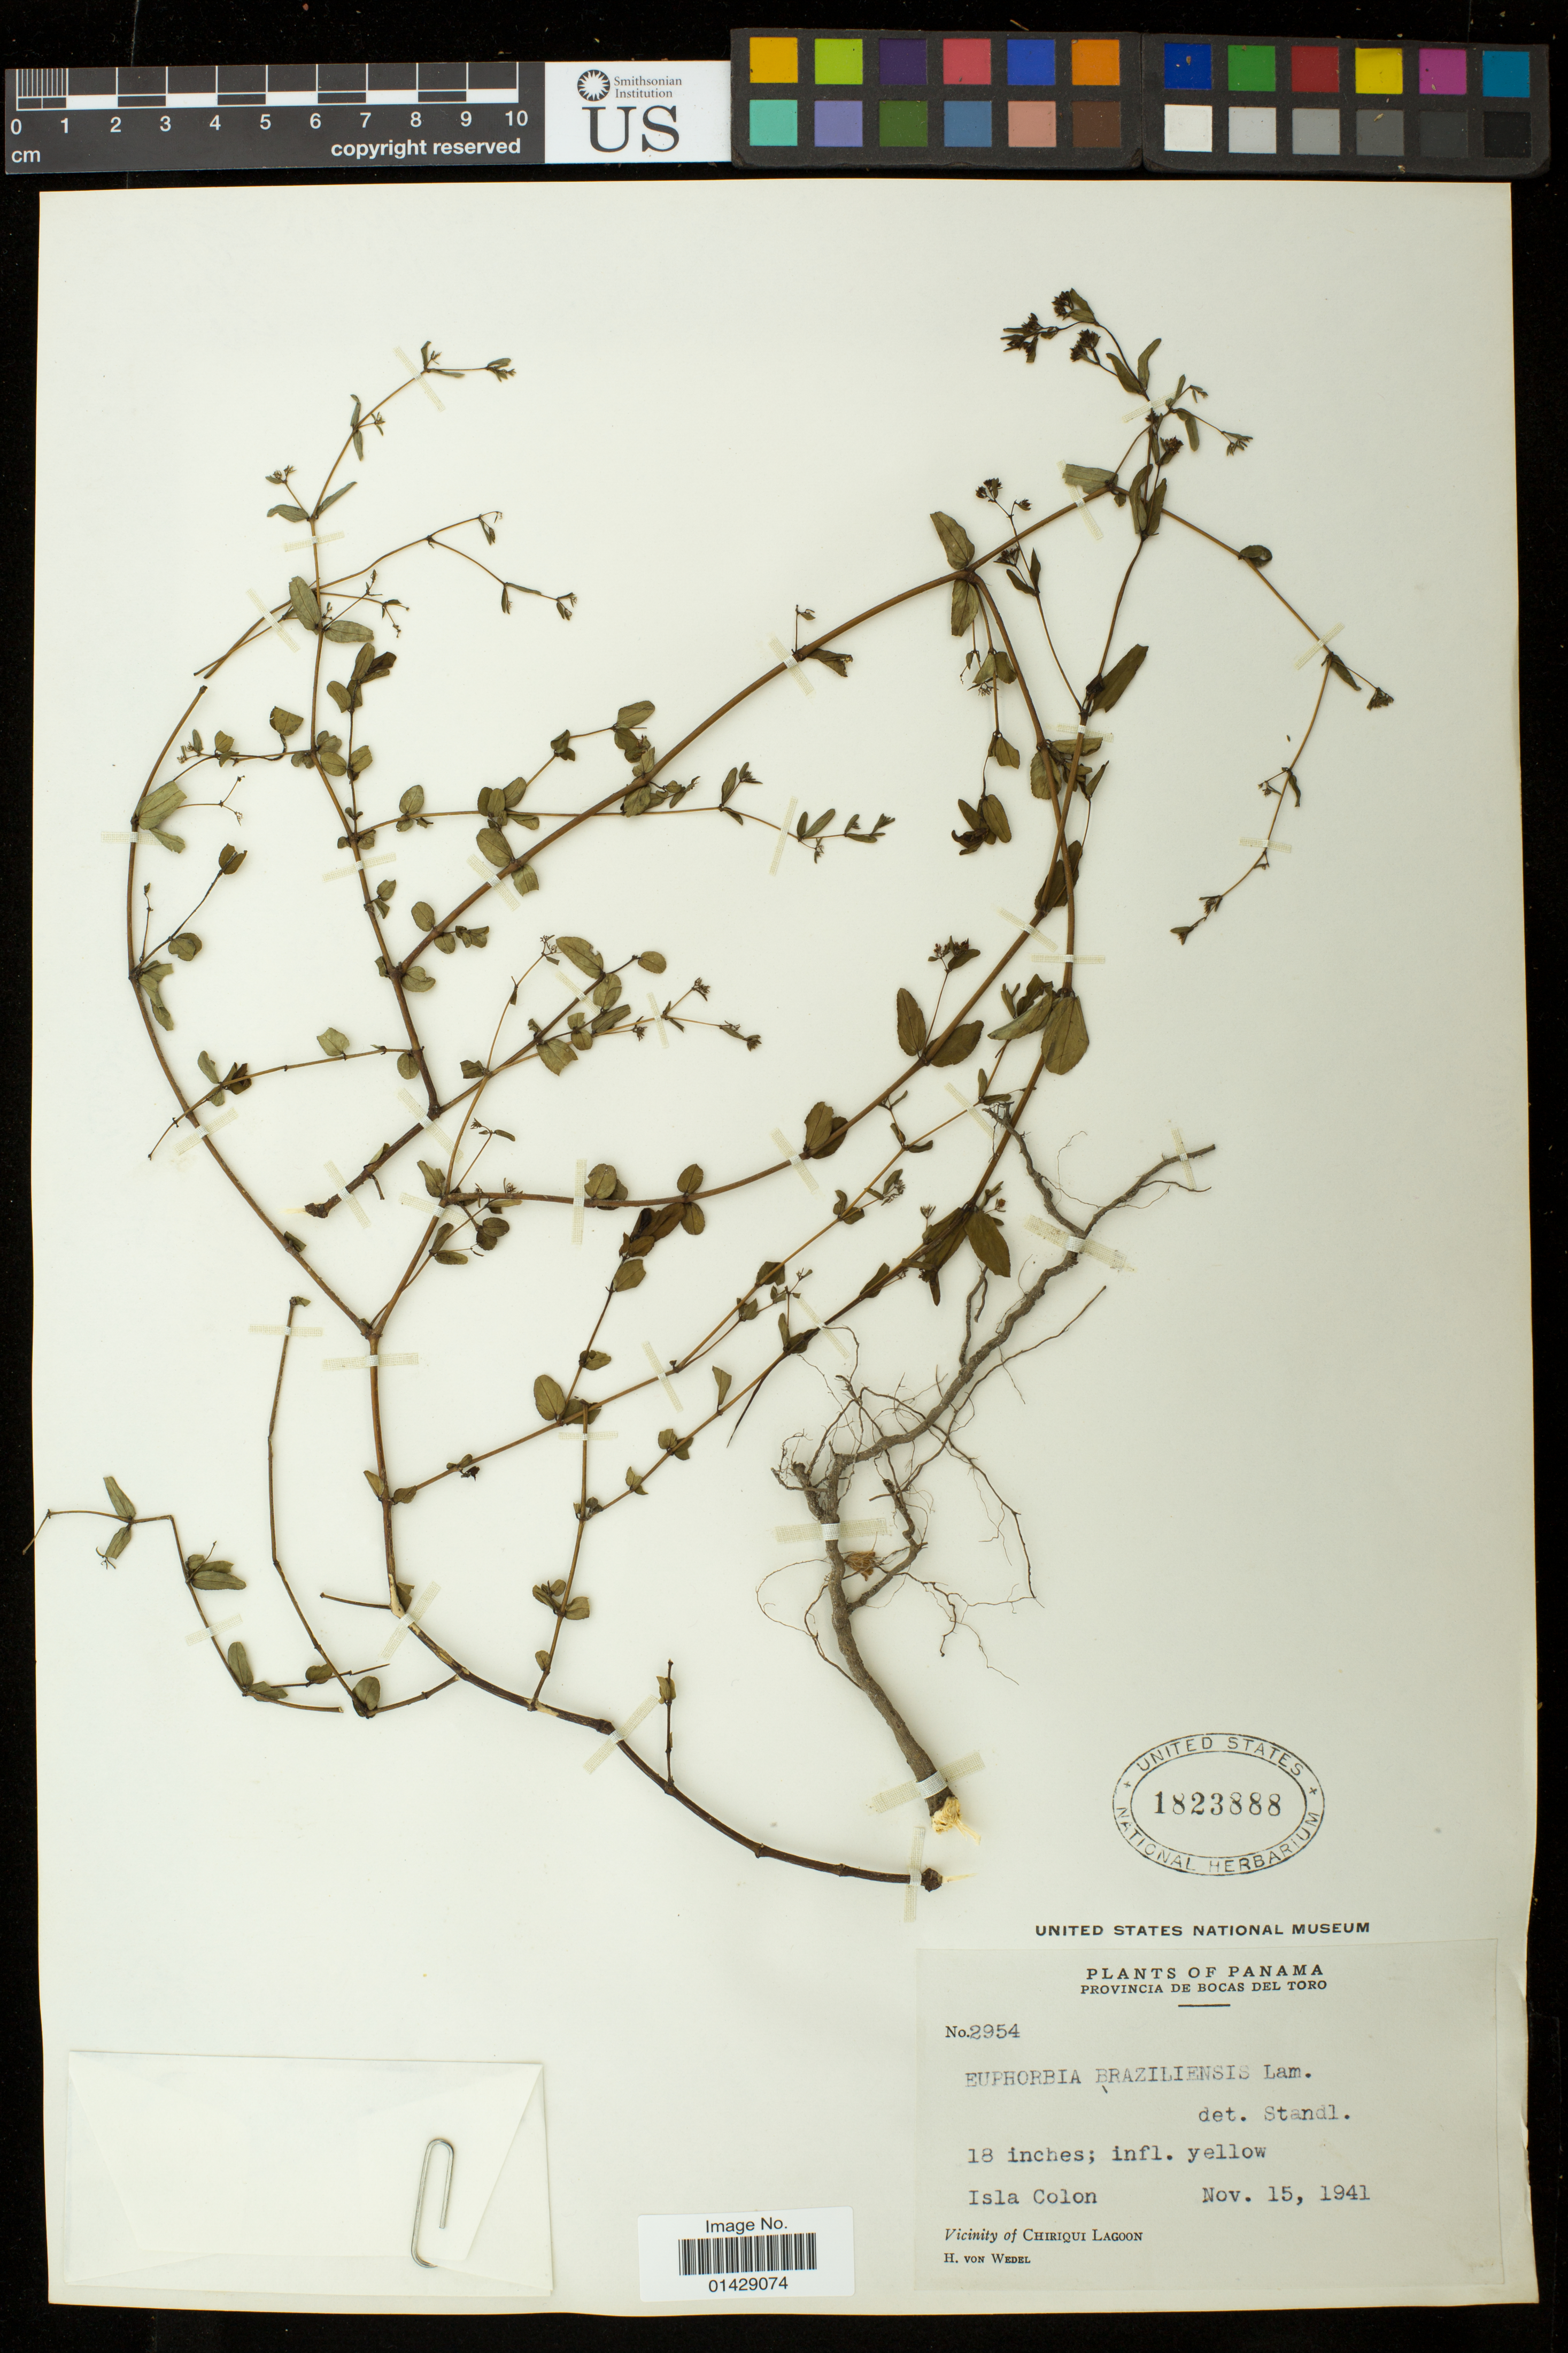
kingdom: Plantae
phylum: Tracheophyta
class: Magnoliopsida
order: Malpighiales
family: Euphorbiaceae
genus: Euphorbia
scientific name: Euphorbia hyssopifolia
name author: L.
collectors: H. von Wedel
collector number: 2954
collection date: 1941-11-15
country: Panama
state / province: Bocas del Toro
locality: Isla Colon; Vicinity of Chiriqui Lagoon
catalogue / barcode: US 1823888